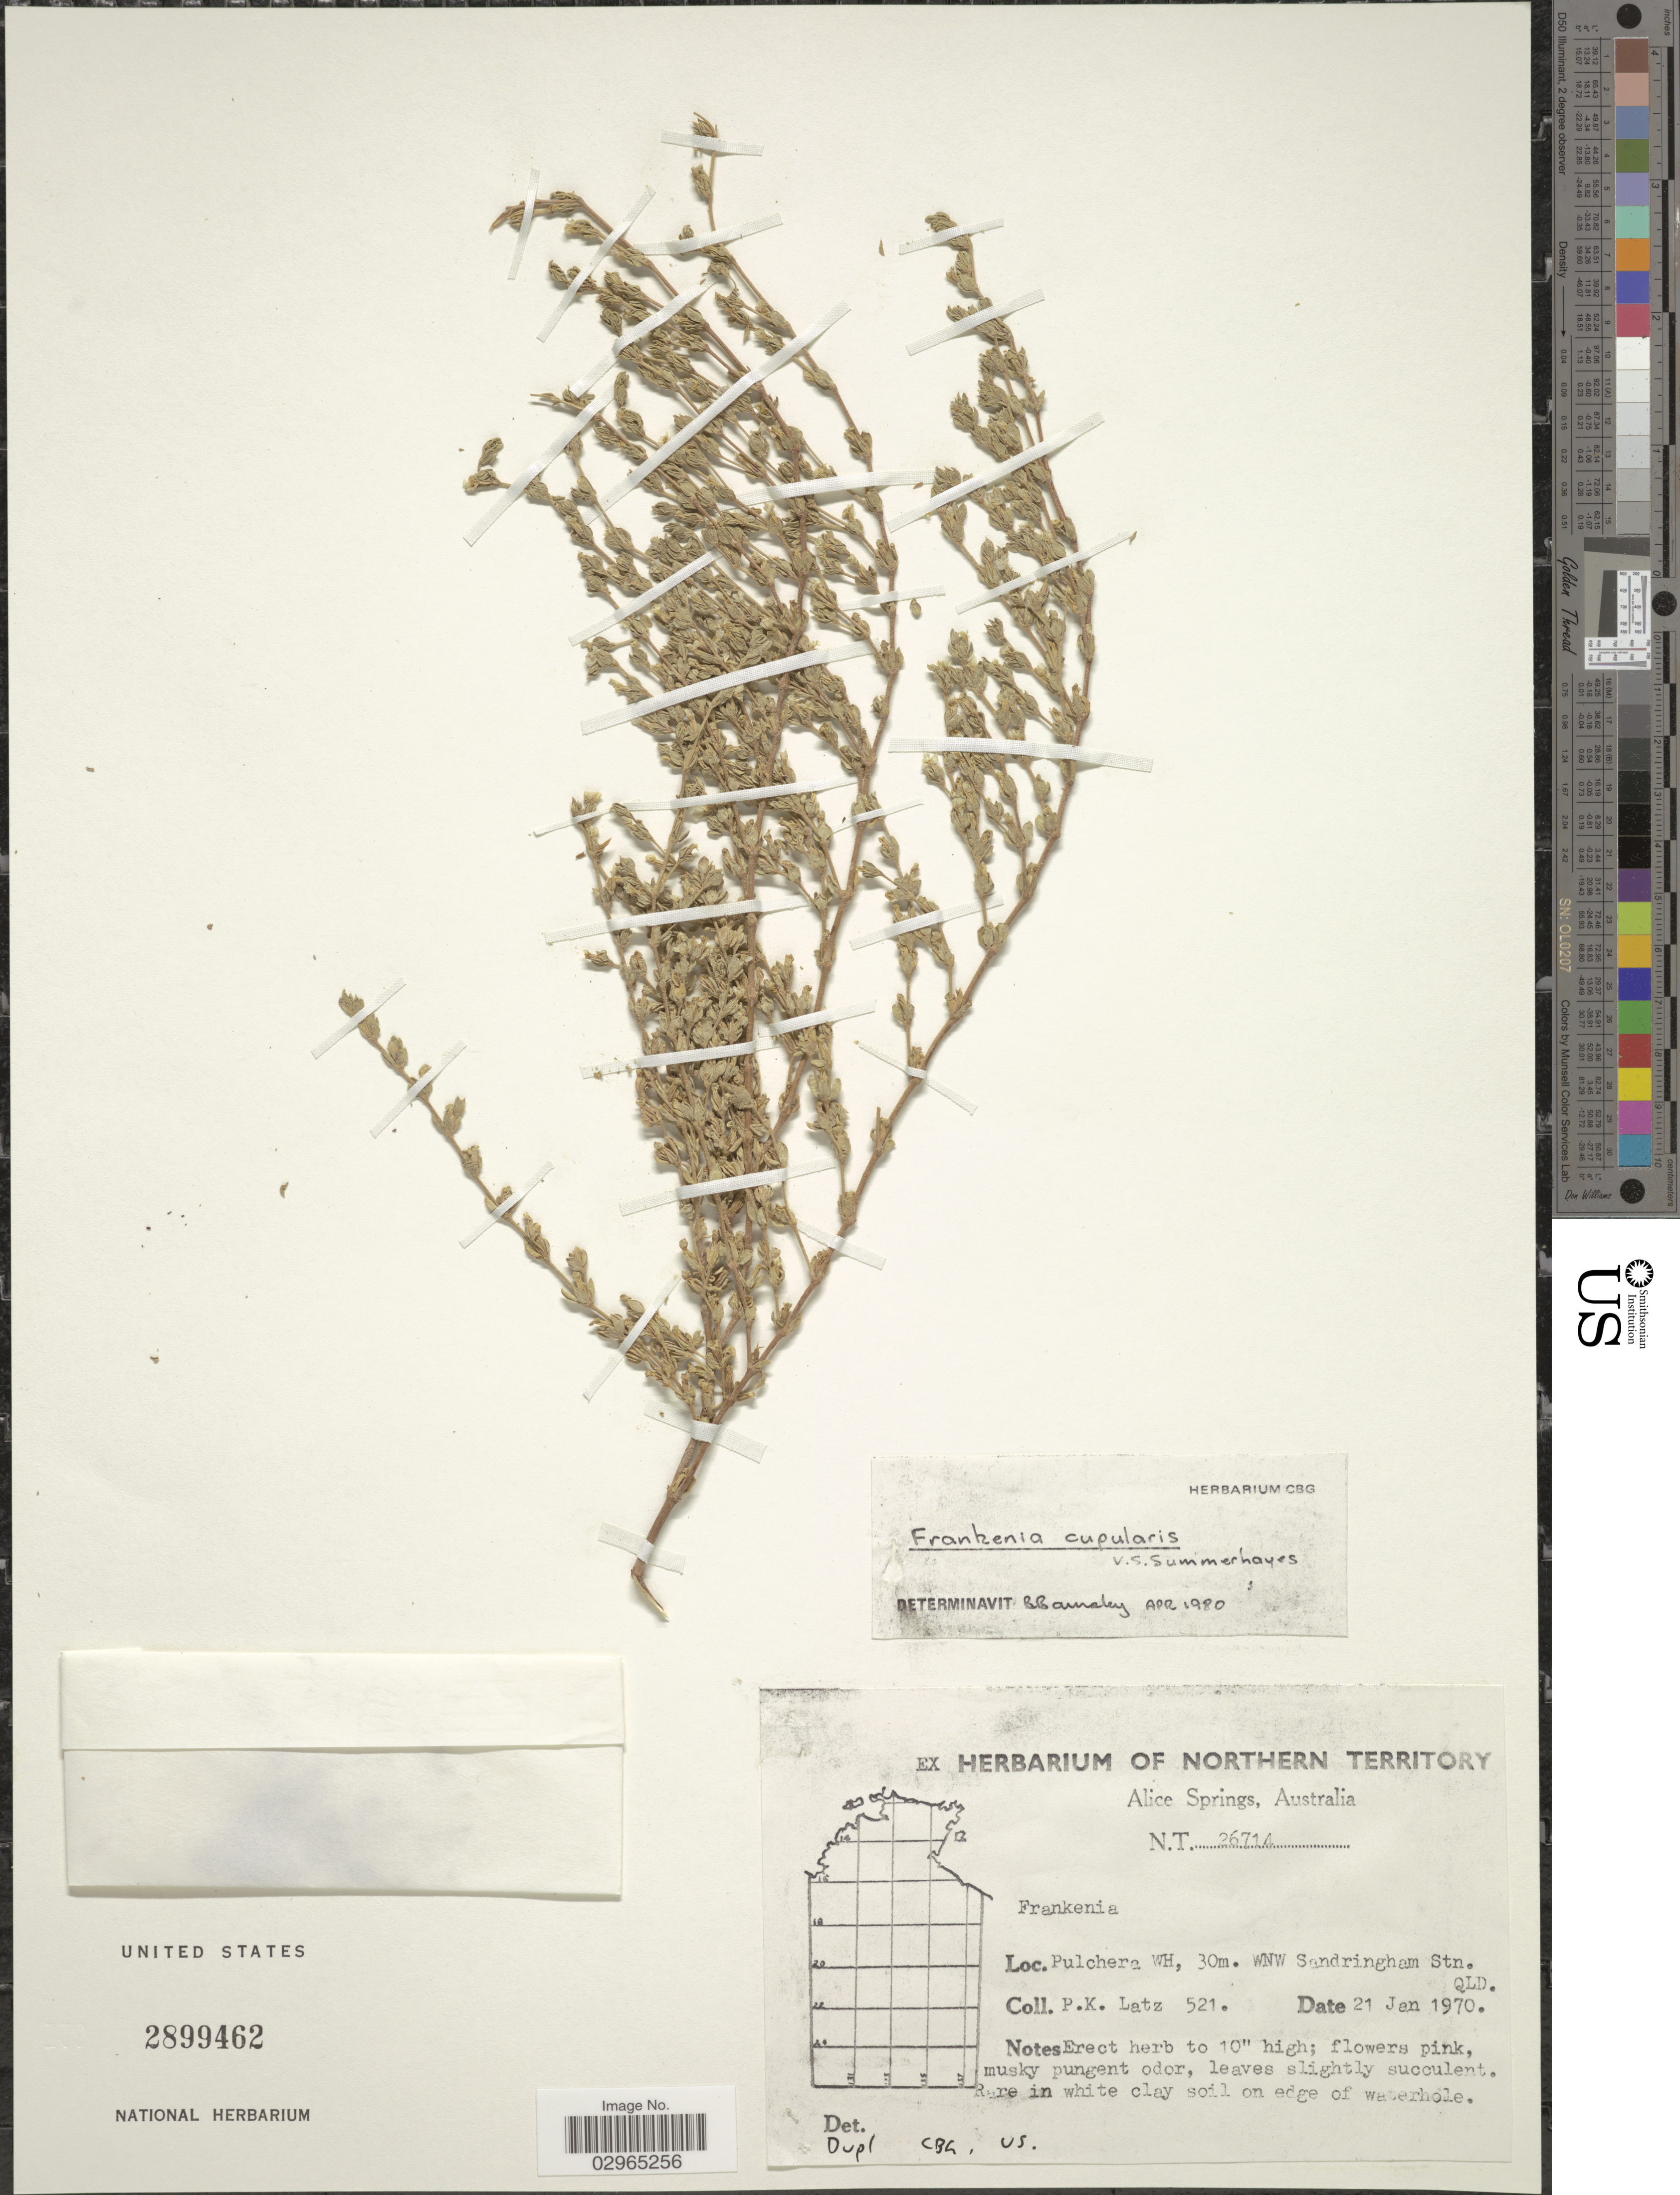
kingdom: Plantae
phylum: Tracheophyta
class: Magnoliopsida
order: Caryophyllales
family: Frankeniaceae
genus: Frankenia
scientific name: Frankenia cupularis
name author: Summerh.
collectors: P. Latz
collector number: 521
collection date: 1970-01-21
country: Australia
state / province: Queensland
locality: Pulchera WH, 30m. WNW Sandringham Stn. QLD.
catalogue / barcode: US 2899462